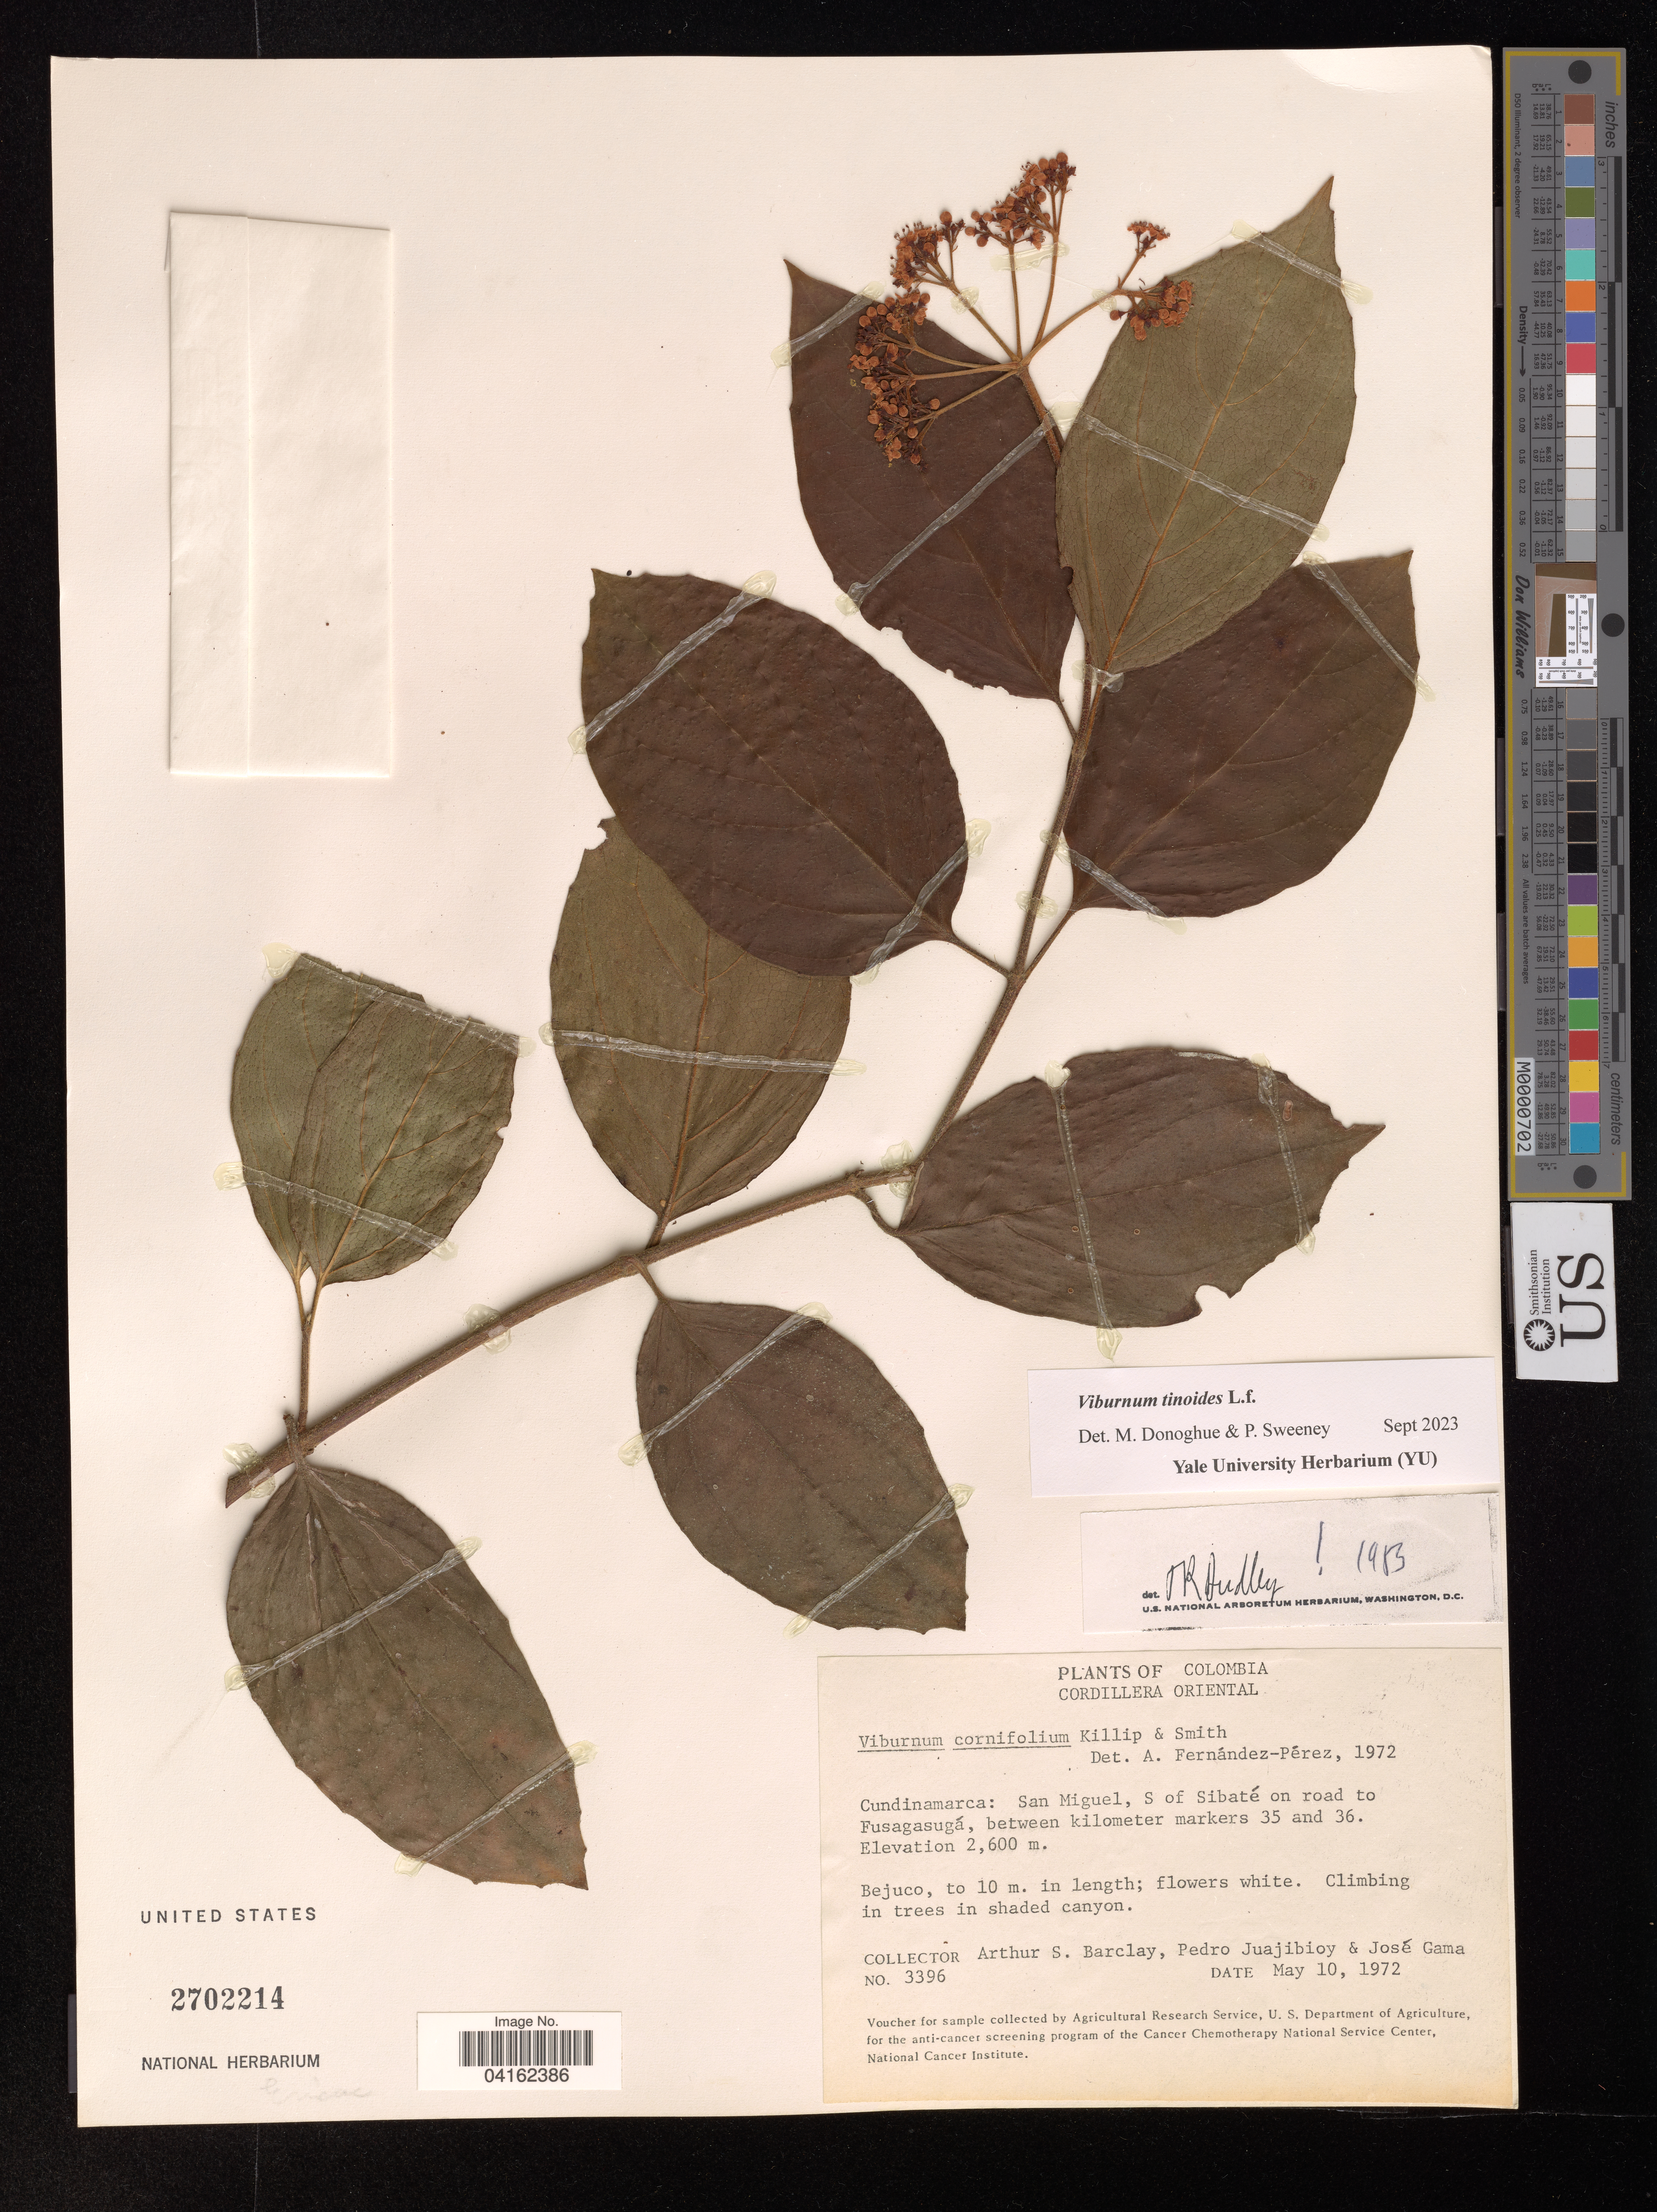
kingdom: Plantae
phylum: Tracheophyta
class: Magnoliopsida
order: Dipsacales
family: Viburnaceae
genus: Viburnum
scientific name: Viburnum tinoides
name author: L. f.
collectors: A. S. Barclay, P. Juajibioy & J. Gama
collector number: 3396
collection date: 1972-05-10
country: Colombia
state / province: Cundinamarca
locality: Cordillera Oriental. San Miguel, S of Sibaté on road to Fusagasugá, between kilometer markers 35 and 36.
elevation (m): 2600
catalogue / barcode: US 2702214